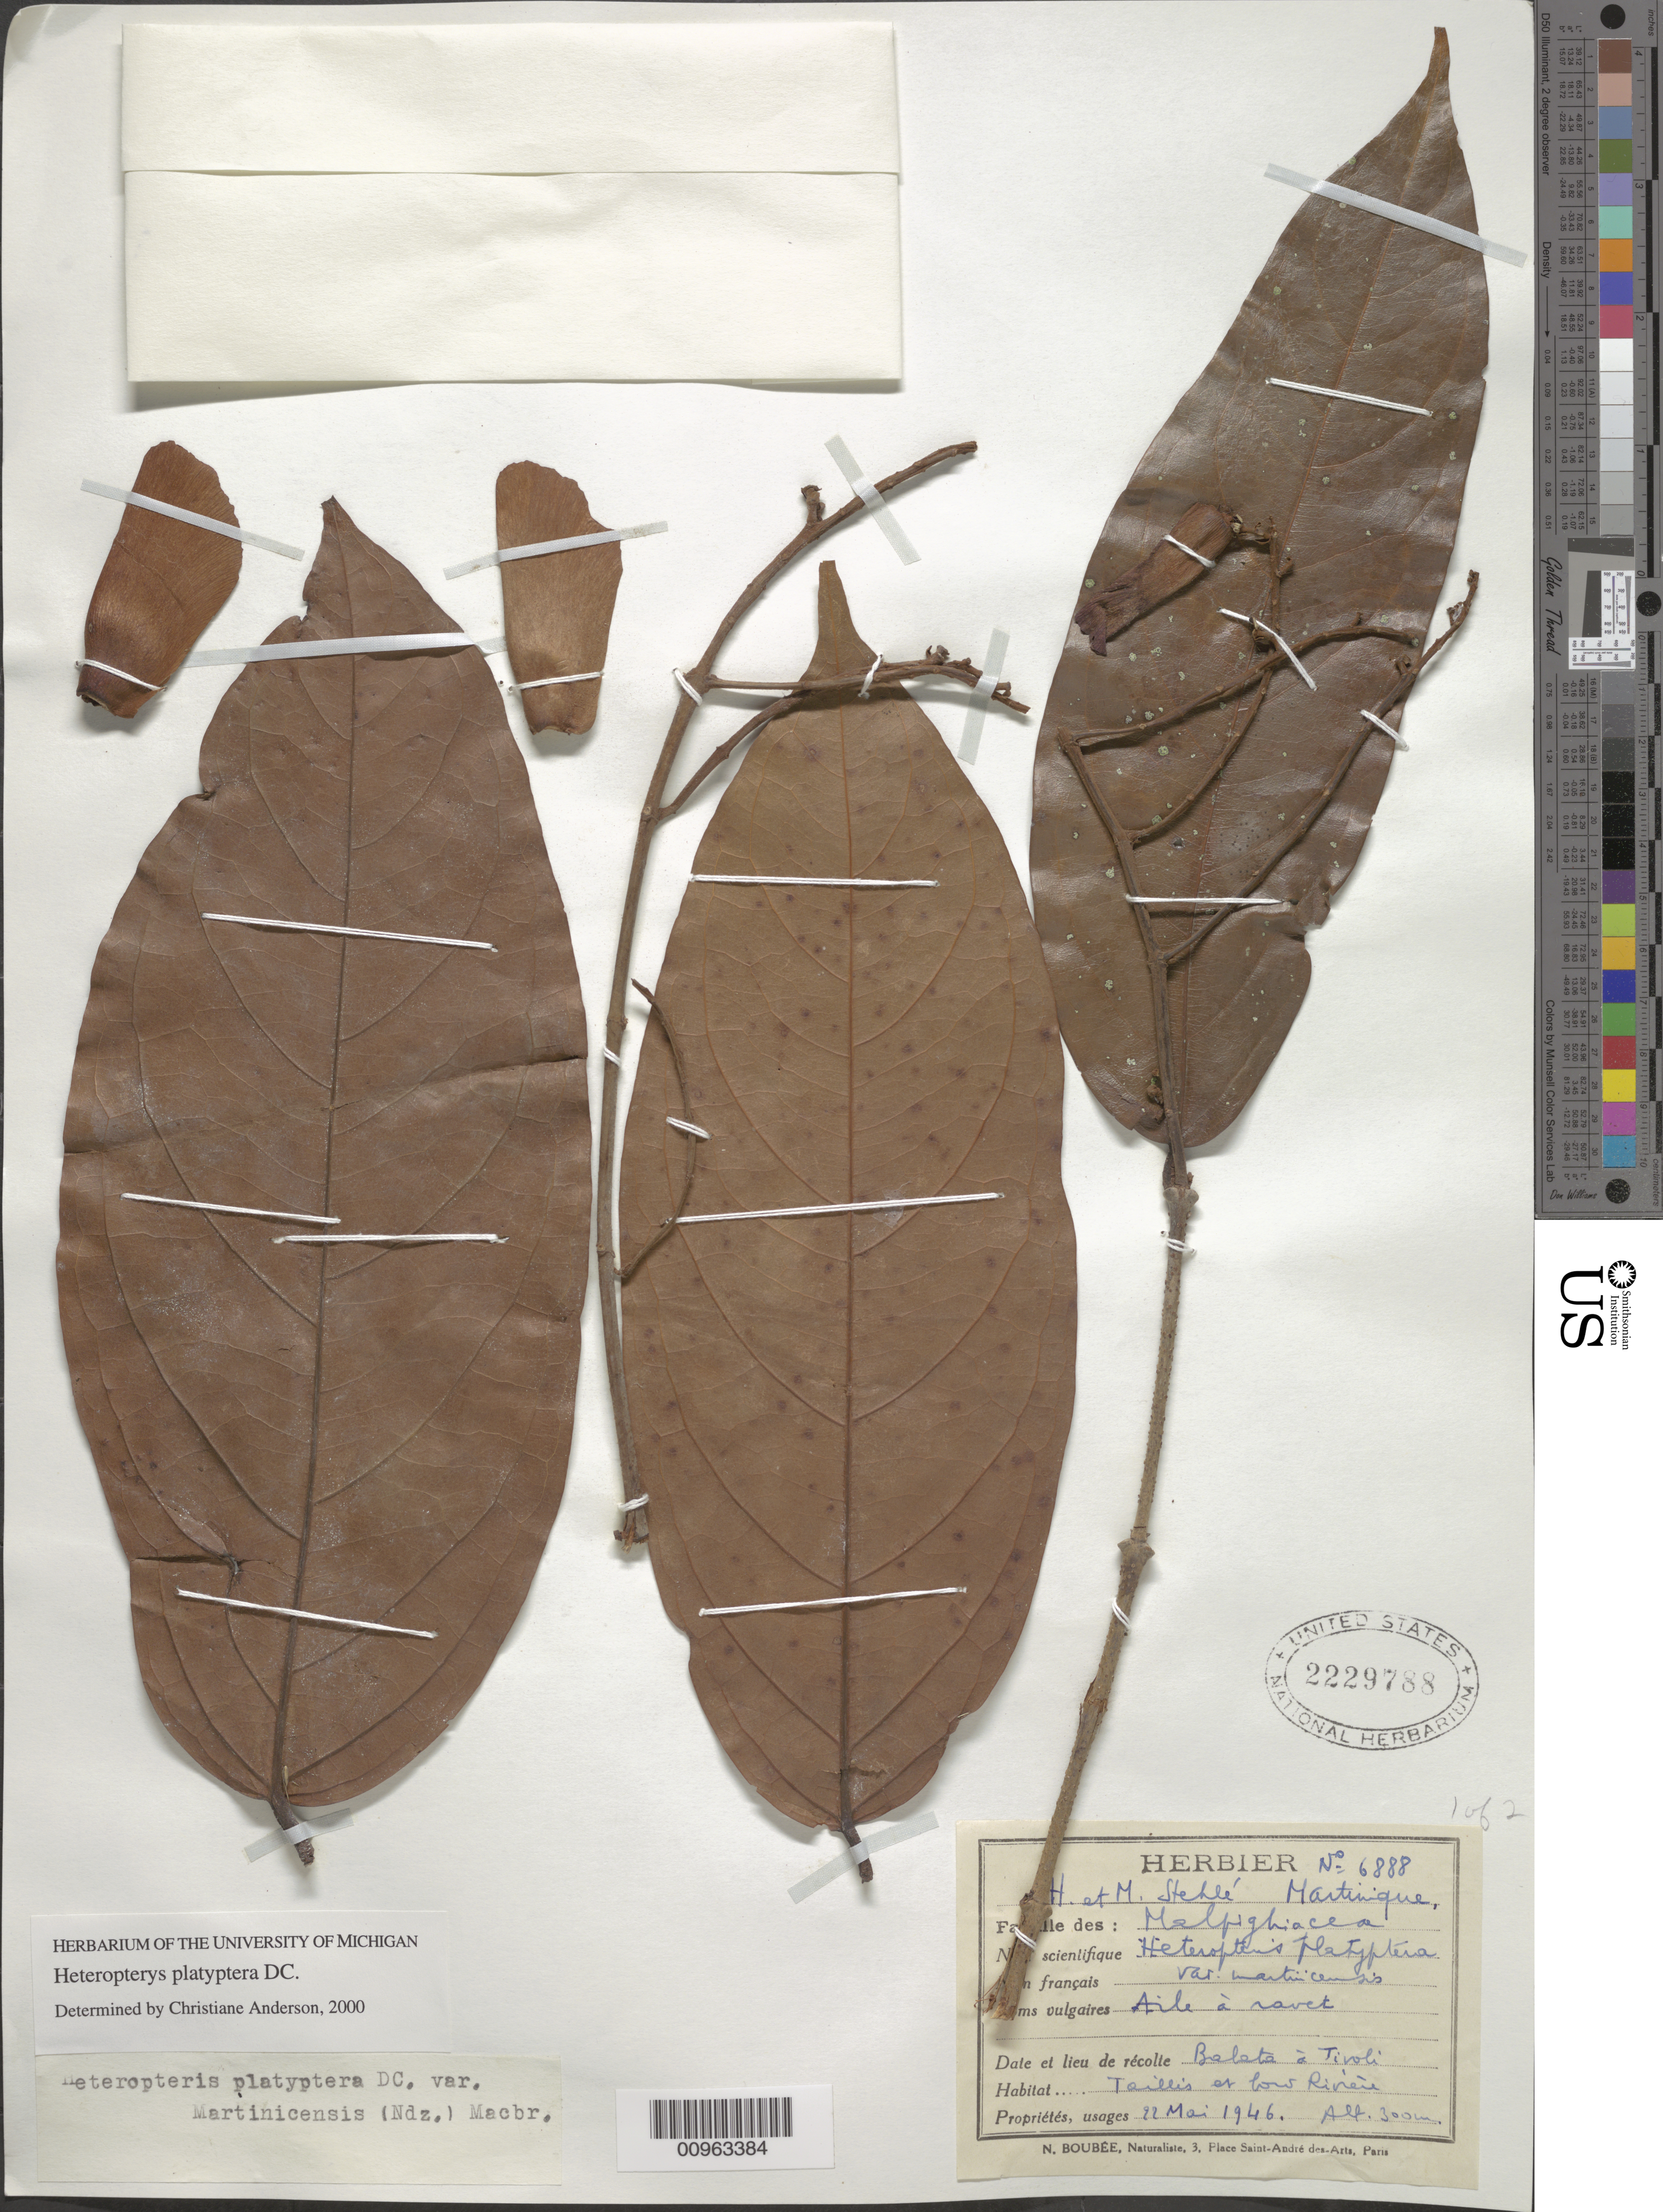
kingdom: Plantae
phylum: Tracheophyta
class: Magnoliopsida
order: Malpighiales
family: Malpighiaceae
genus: Heteropterys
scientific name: Heteropterys platyptera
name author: DC.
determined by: Anderson, C.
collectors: H. Stehlé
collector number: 6888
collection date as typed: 22 May 1946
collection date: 1946-05-22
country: Martinique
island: Martinique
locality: Balata à Tivoli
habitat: Tailles et bord rivière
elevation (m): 30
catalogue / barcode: US 2229788